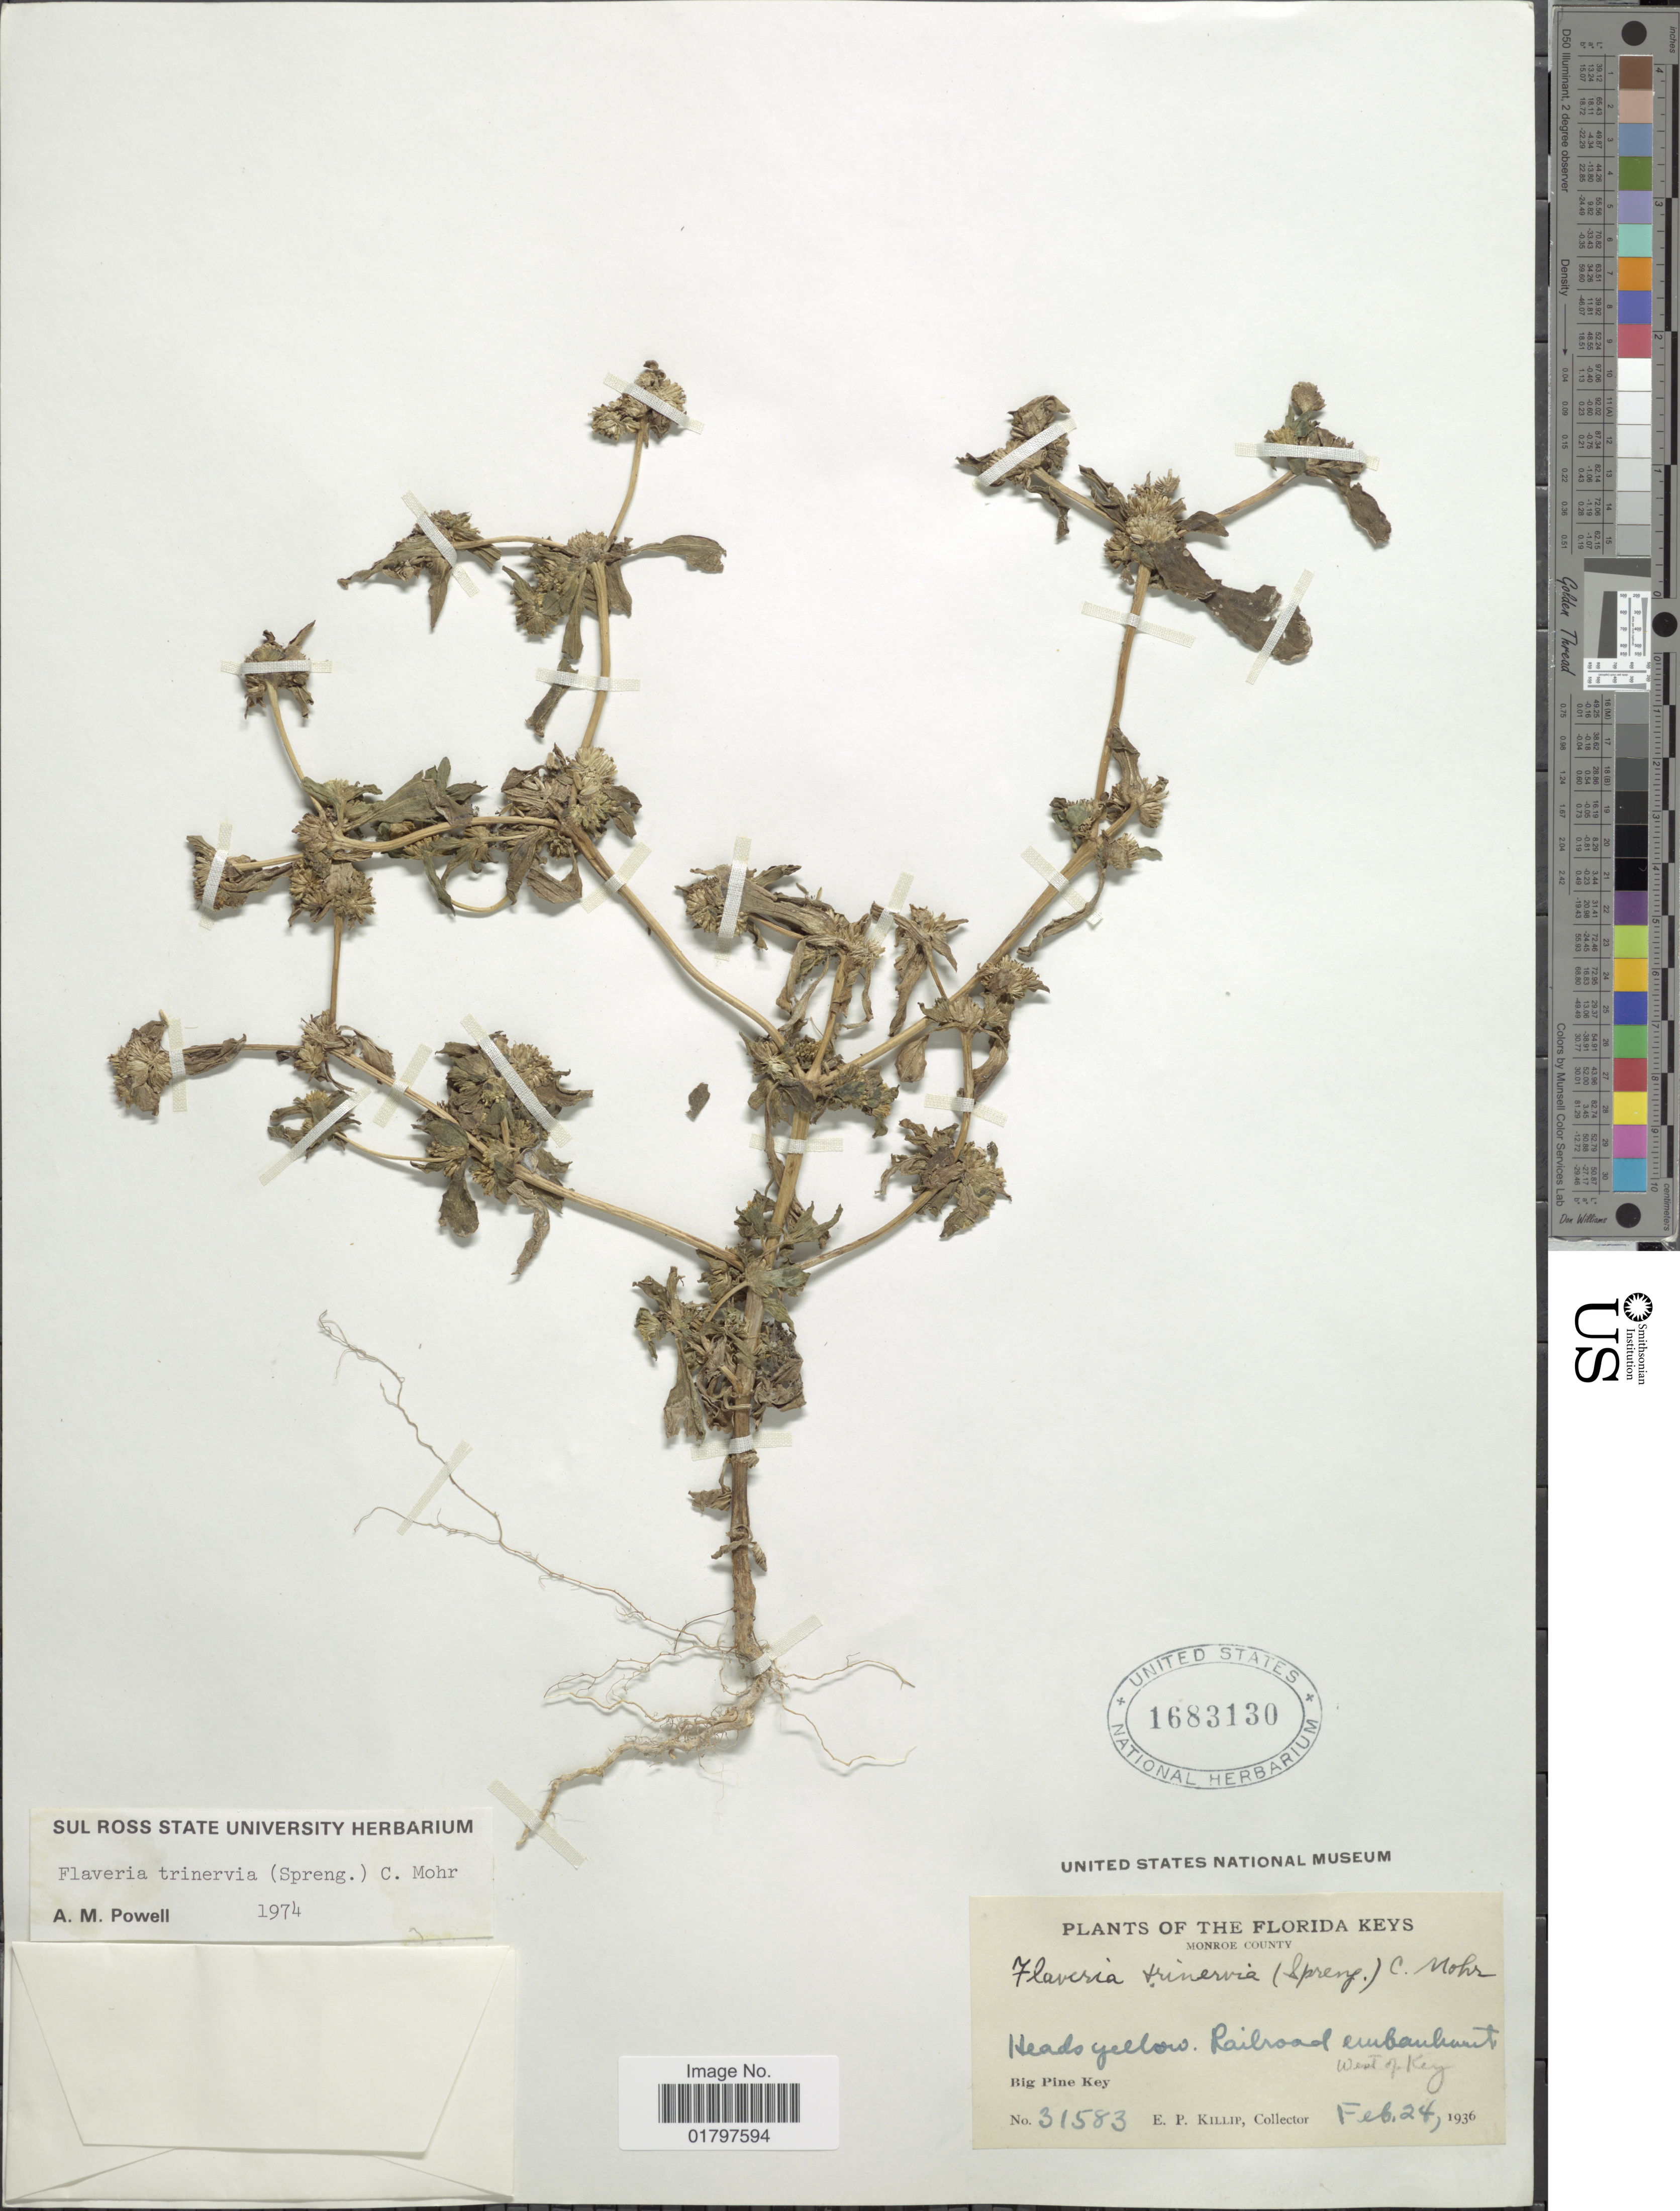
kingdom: Plantae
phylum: Tracheophyta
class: Magnoliopsida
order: Asterales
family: Asteraceae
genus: Flaveria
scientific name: Flaveria trinervia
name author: (Spreng.) C. Mohr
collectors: E. P. Killip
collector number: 31583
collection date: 1936-02-24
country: United States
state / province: Florida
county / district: Monroe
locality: Florida Keys. Railroad embankment. Big Pine Key. West of Key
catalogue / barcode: US 1683130